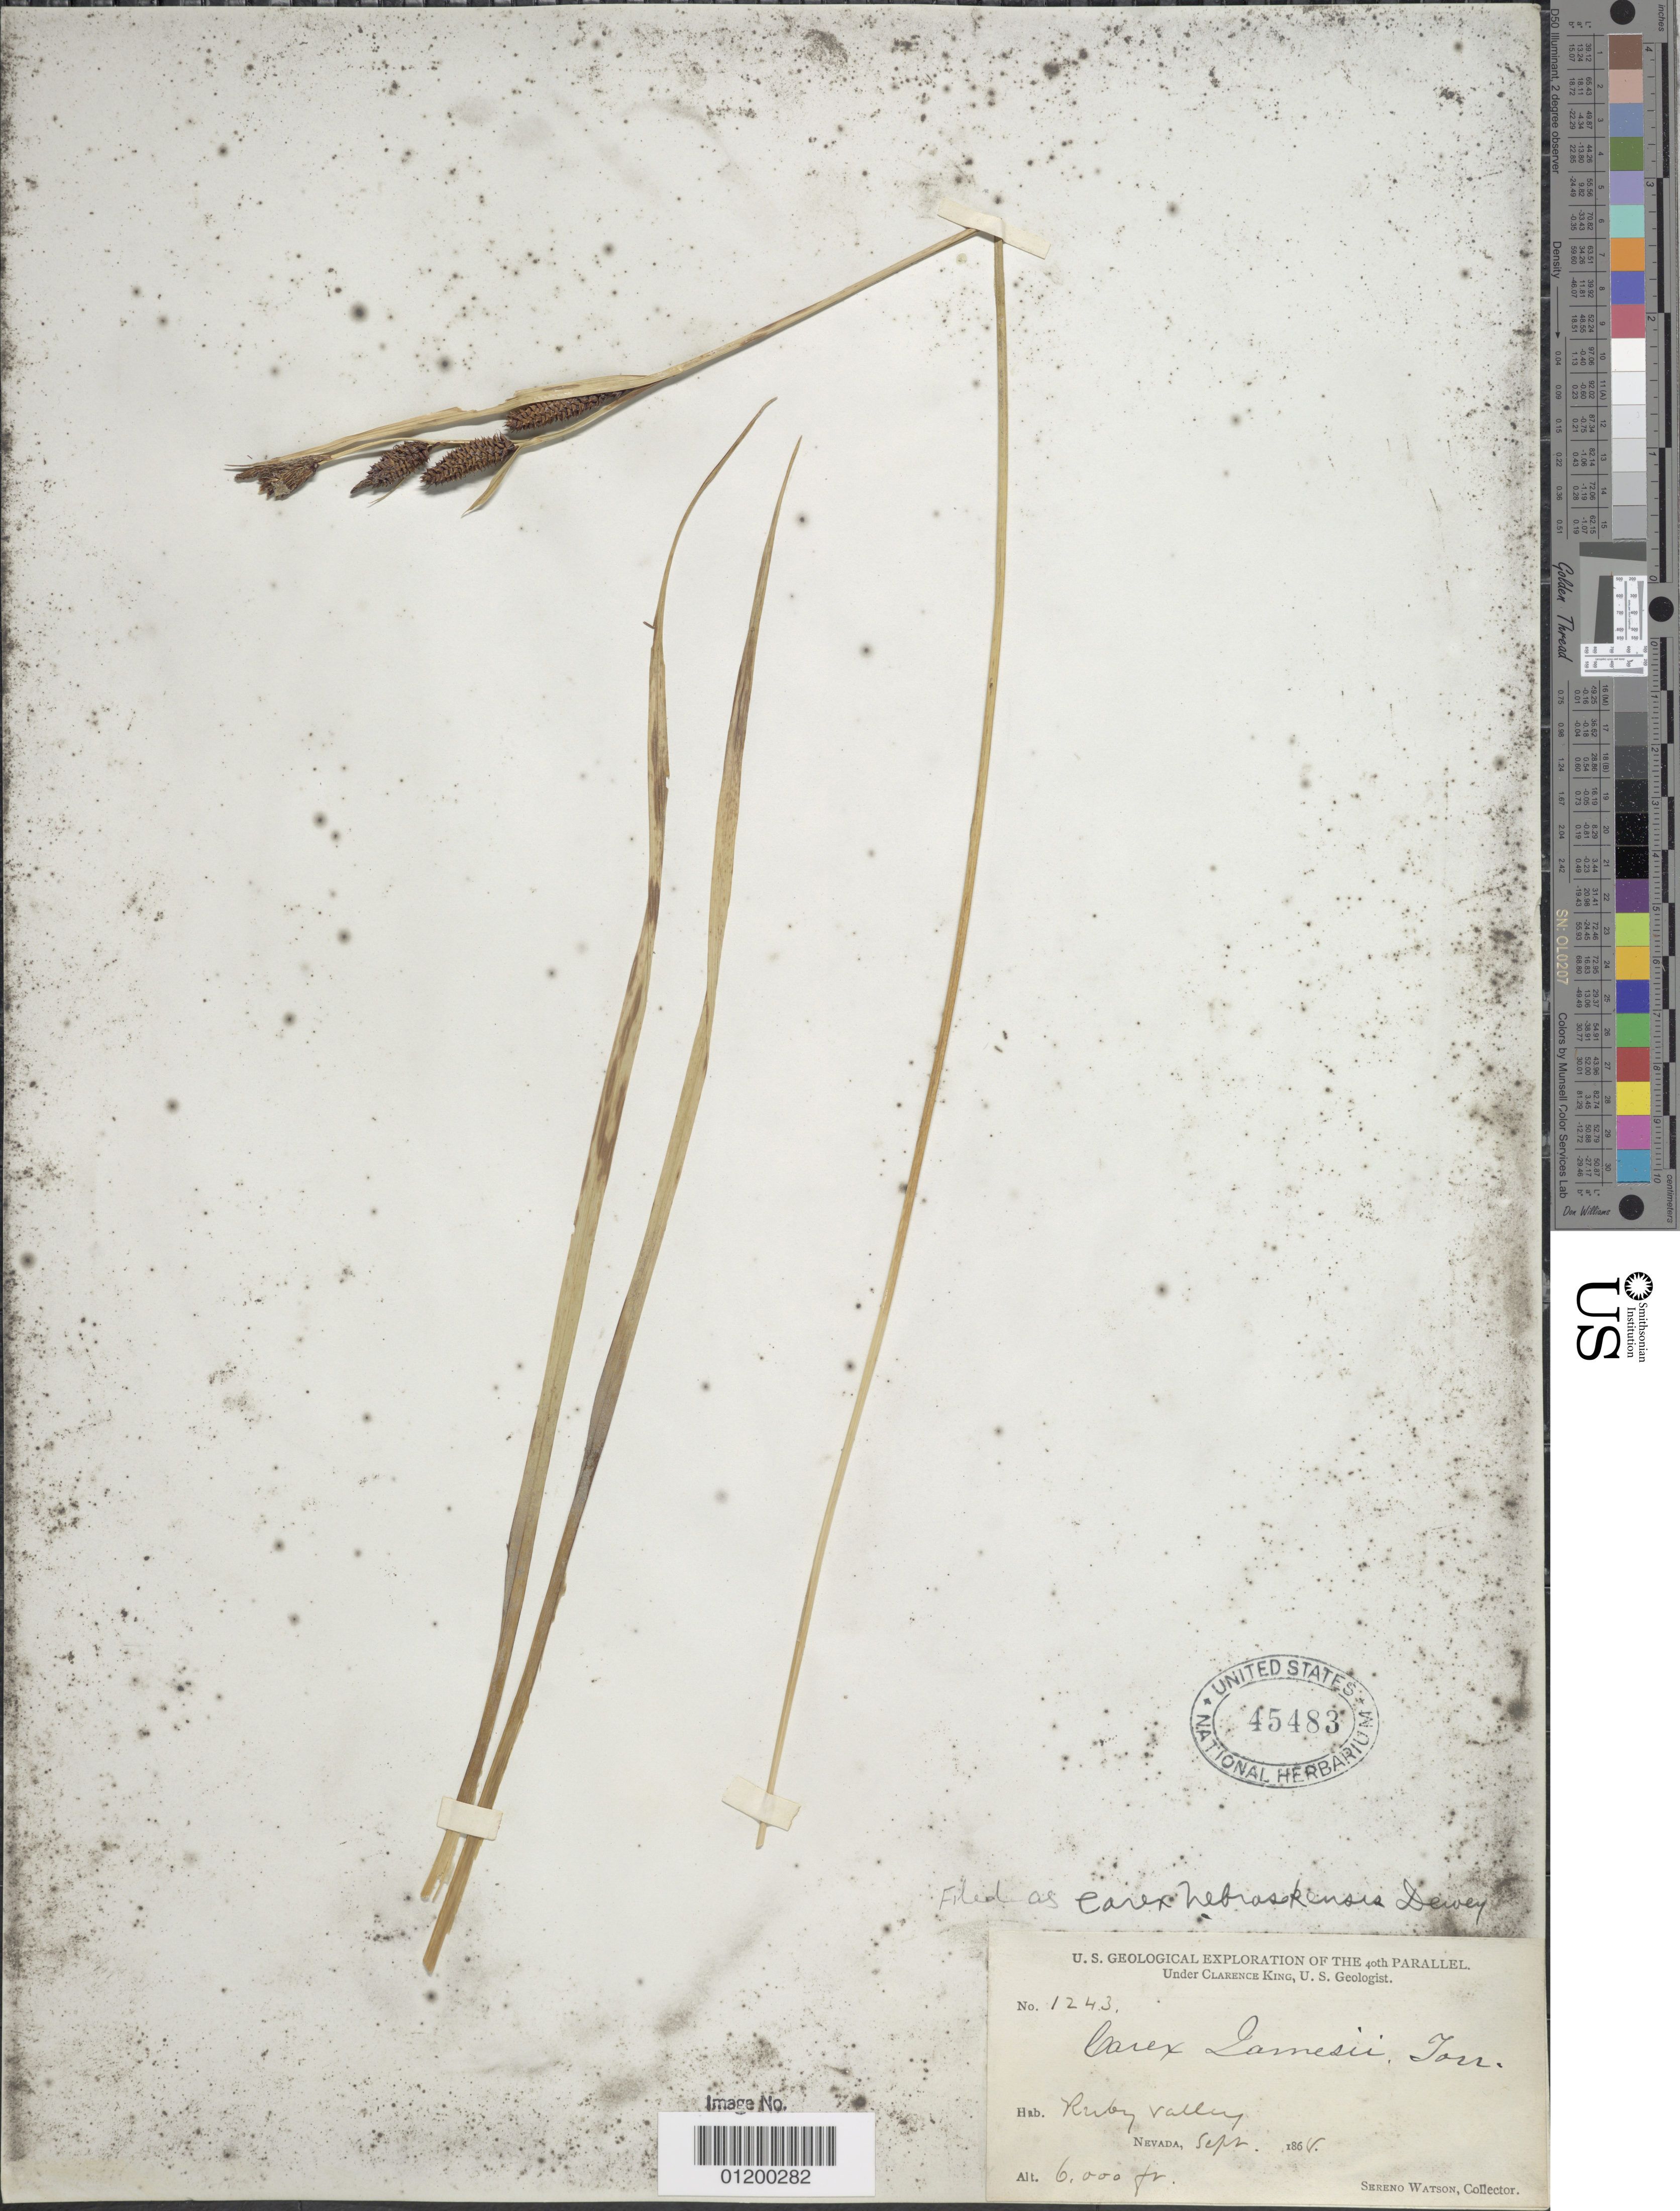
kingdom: Plantae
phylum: Tracheophyta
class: Liliopsida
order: Poales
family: Cyperaceae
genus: Carex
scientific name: Carex nebrascensis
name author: Dewey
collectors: S. Watson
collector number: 1243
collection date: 1868-09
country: United States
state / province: Nevada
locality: Ruby Valley.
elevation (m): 1829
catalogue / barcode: US 45483